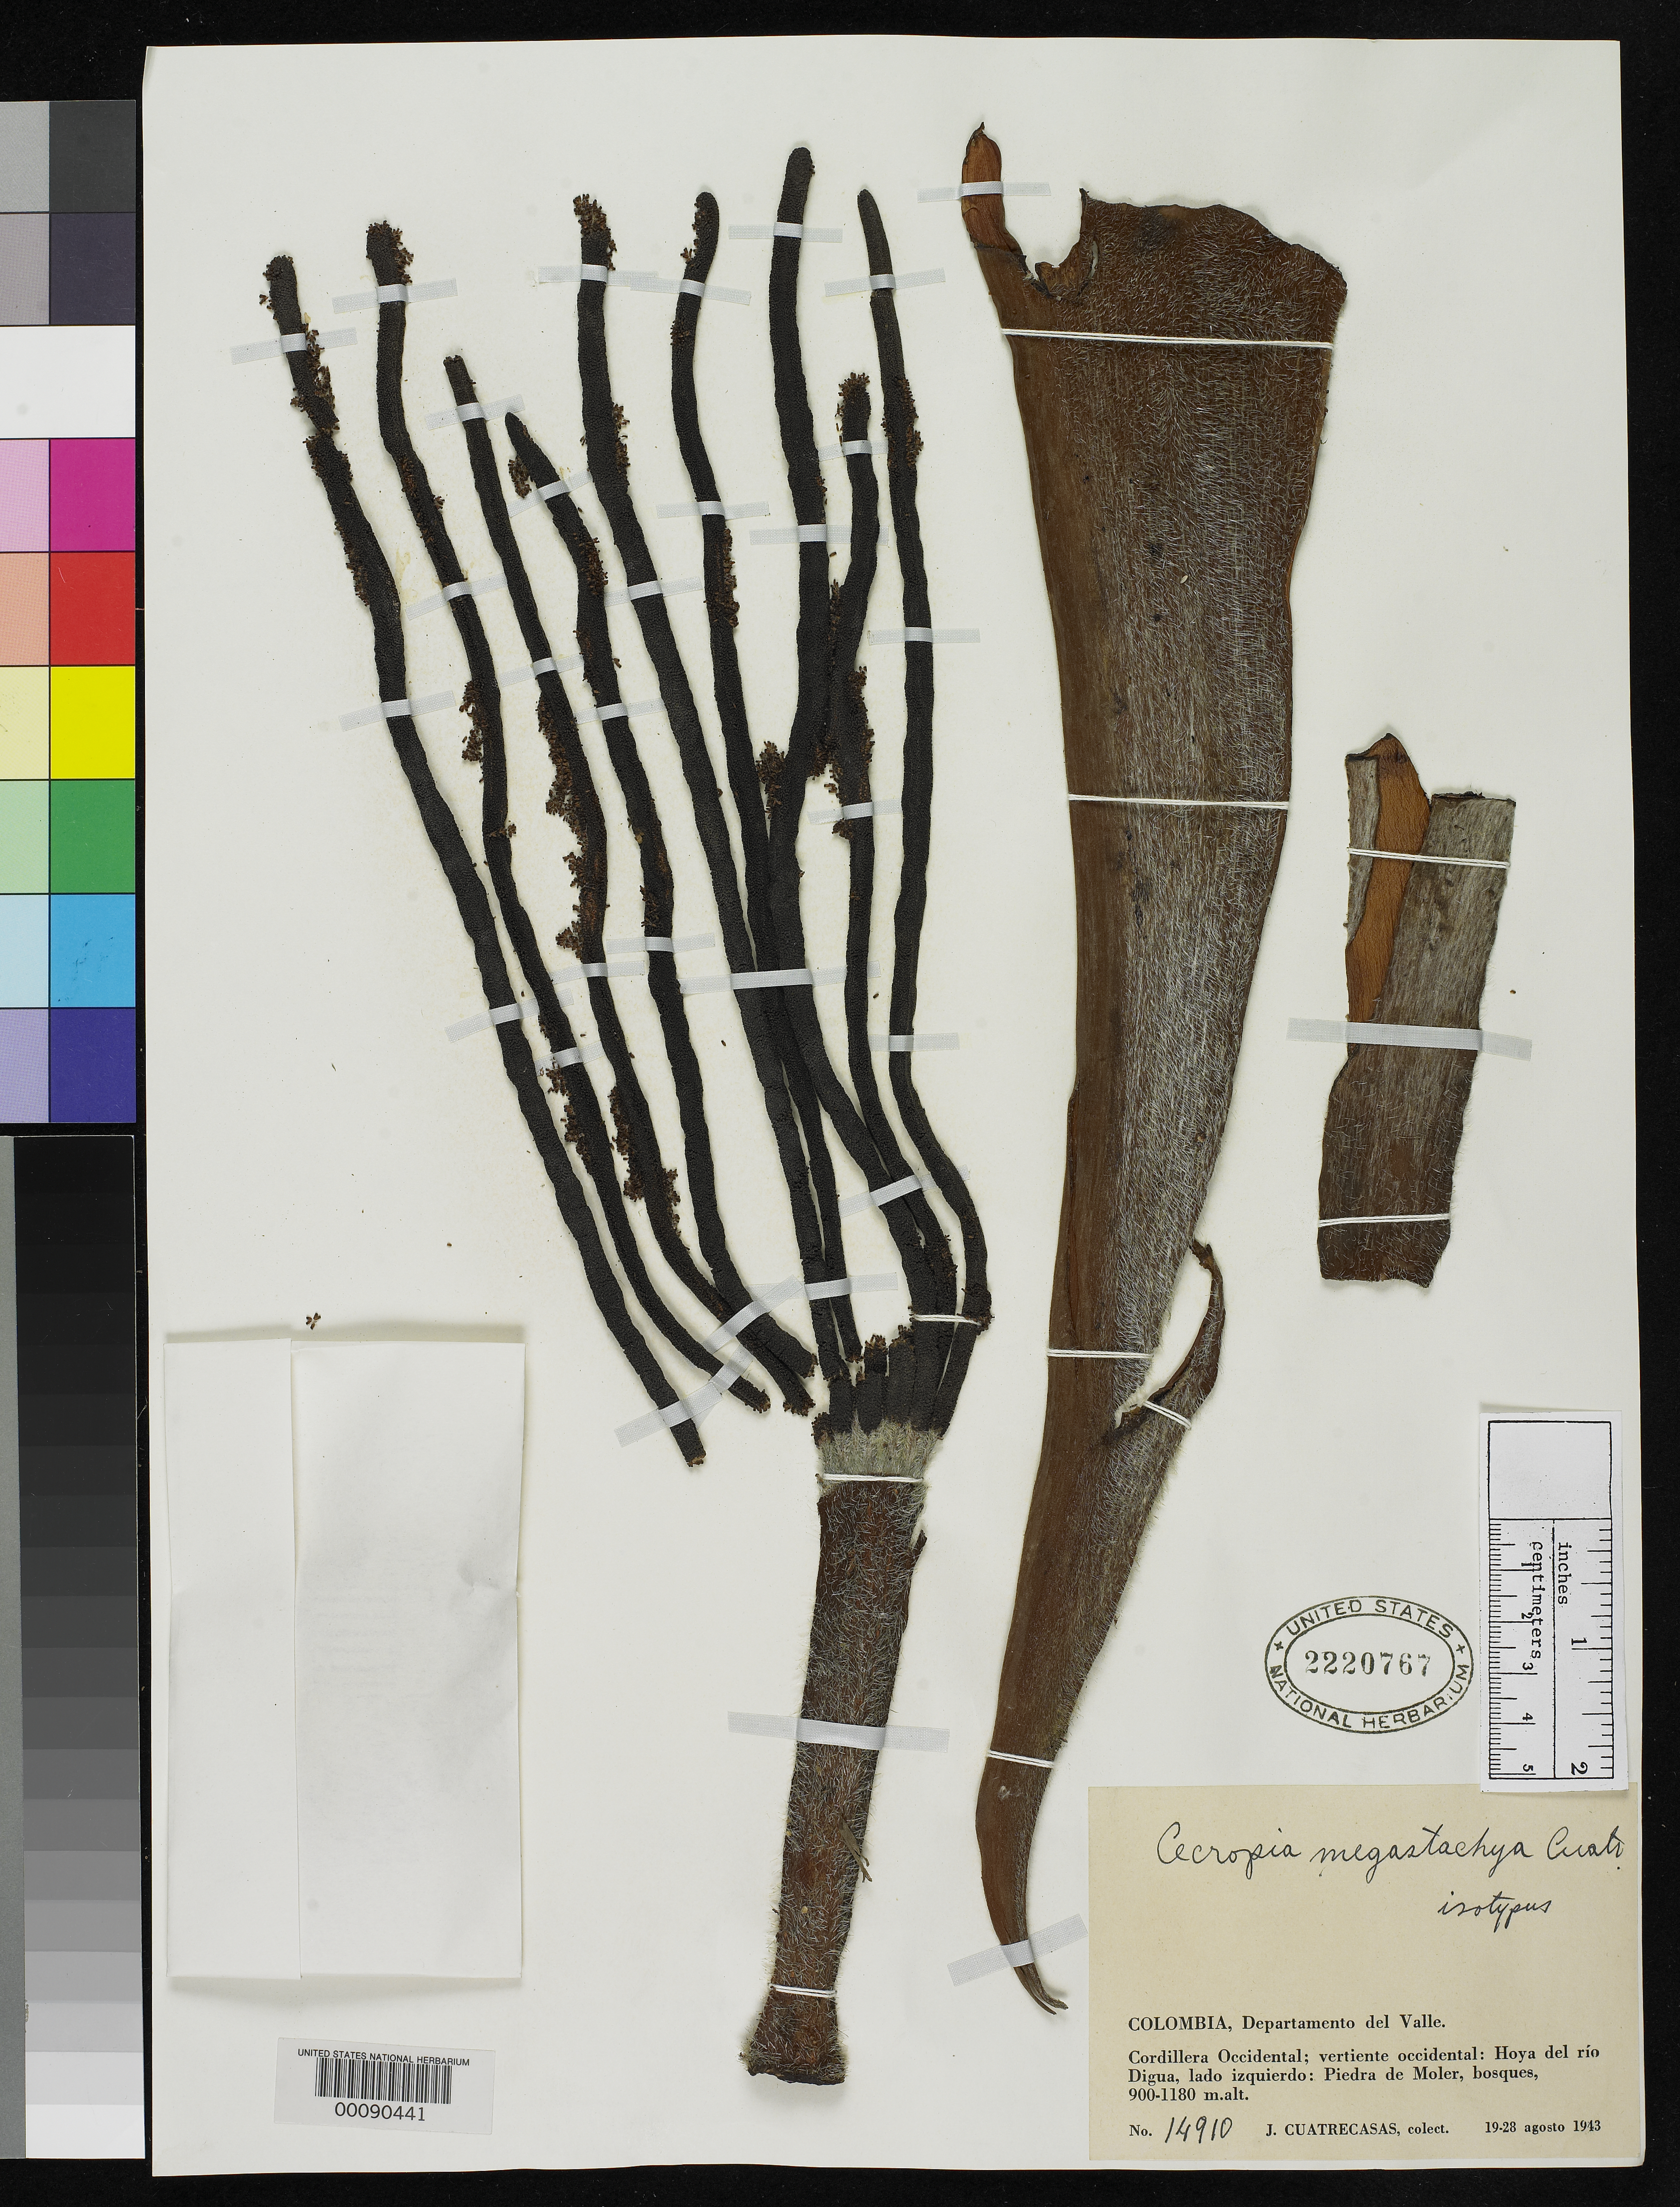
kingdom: Plantae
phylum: Tracheophyta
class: Magnoliopsida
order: Rosales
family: Urticaceae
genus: Cecropia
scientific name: Cecropia megastachya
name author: Cuatrec.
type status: Isotype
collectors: J. Cuatrecasas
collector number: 14910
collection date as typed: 19 Aug 1943 to 28 Aug 1943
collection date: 1943-08-19/1943-08-28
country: Colombia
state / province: Valle del Cauca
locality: Cordillera Occidental, Hoya del Rio Digua, Piedra de Moler.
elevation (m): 900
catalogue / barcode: US 2220767